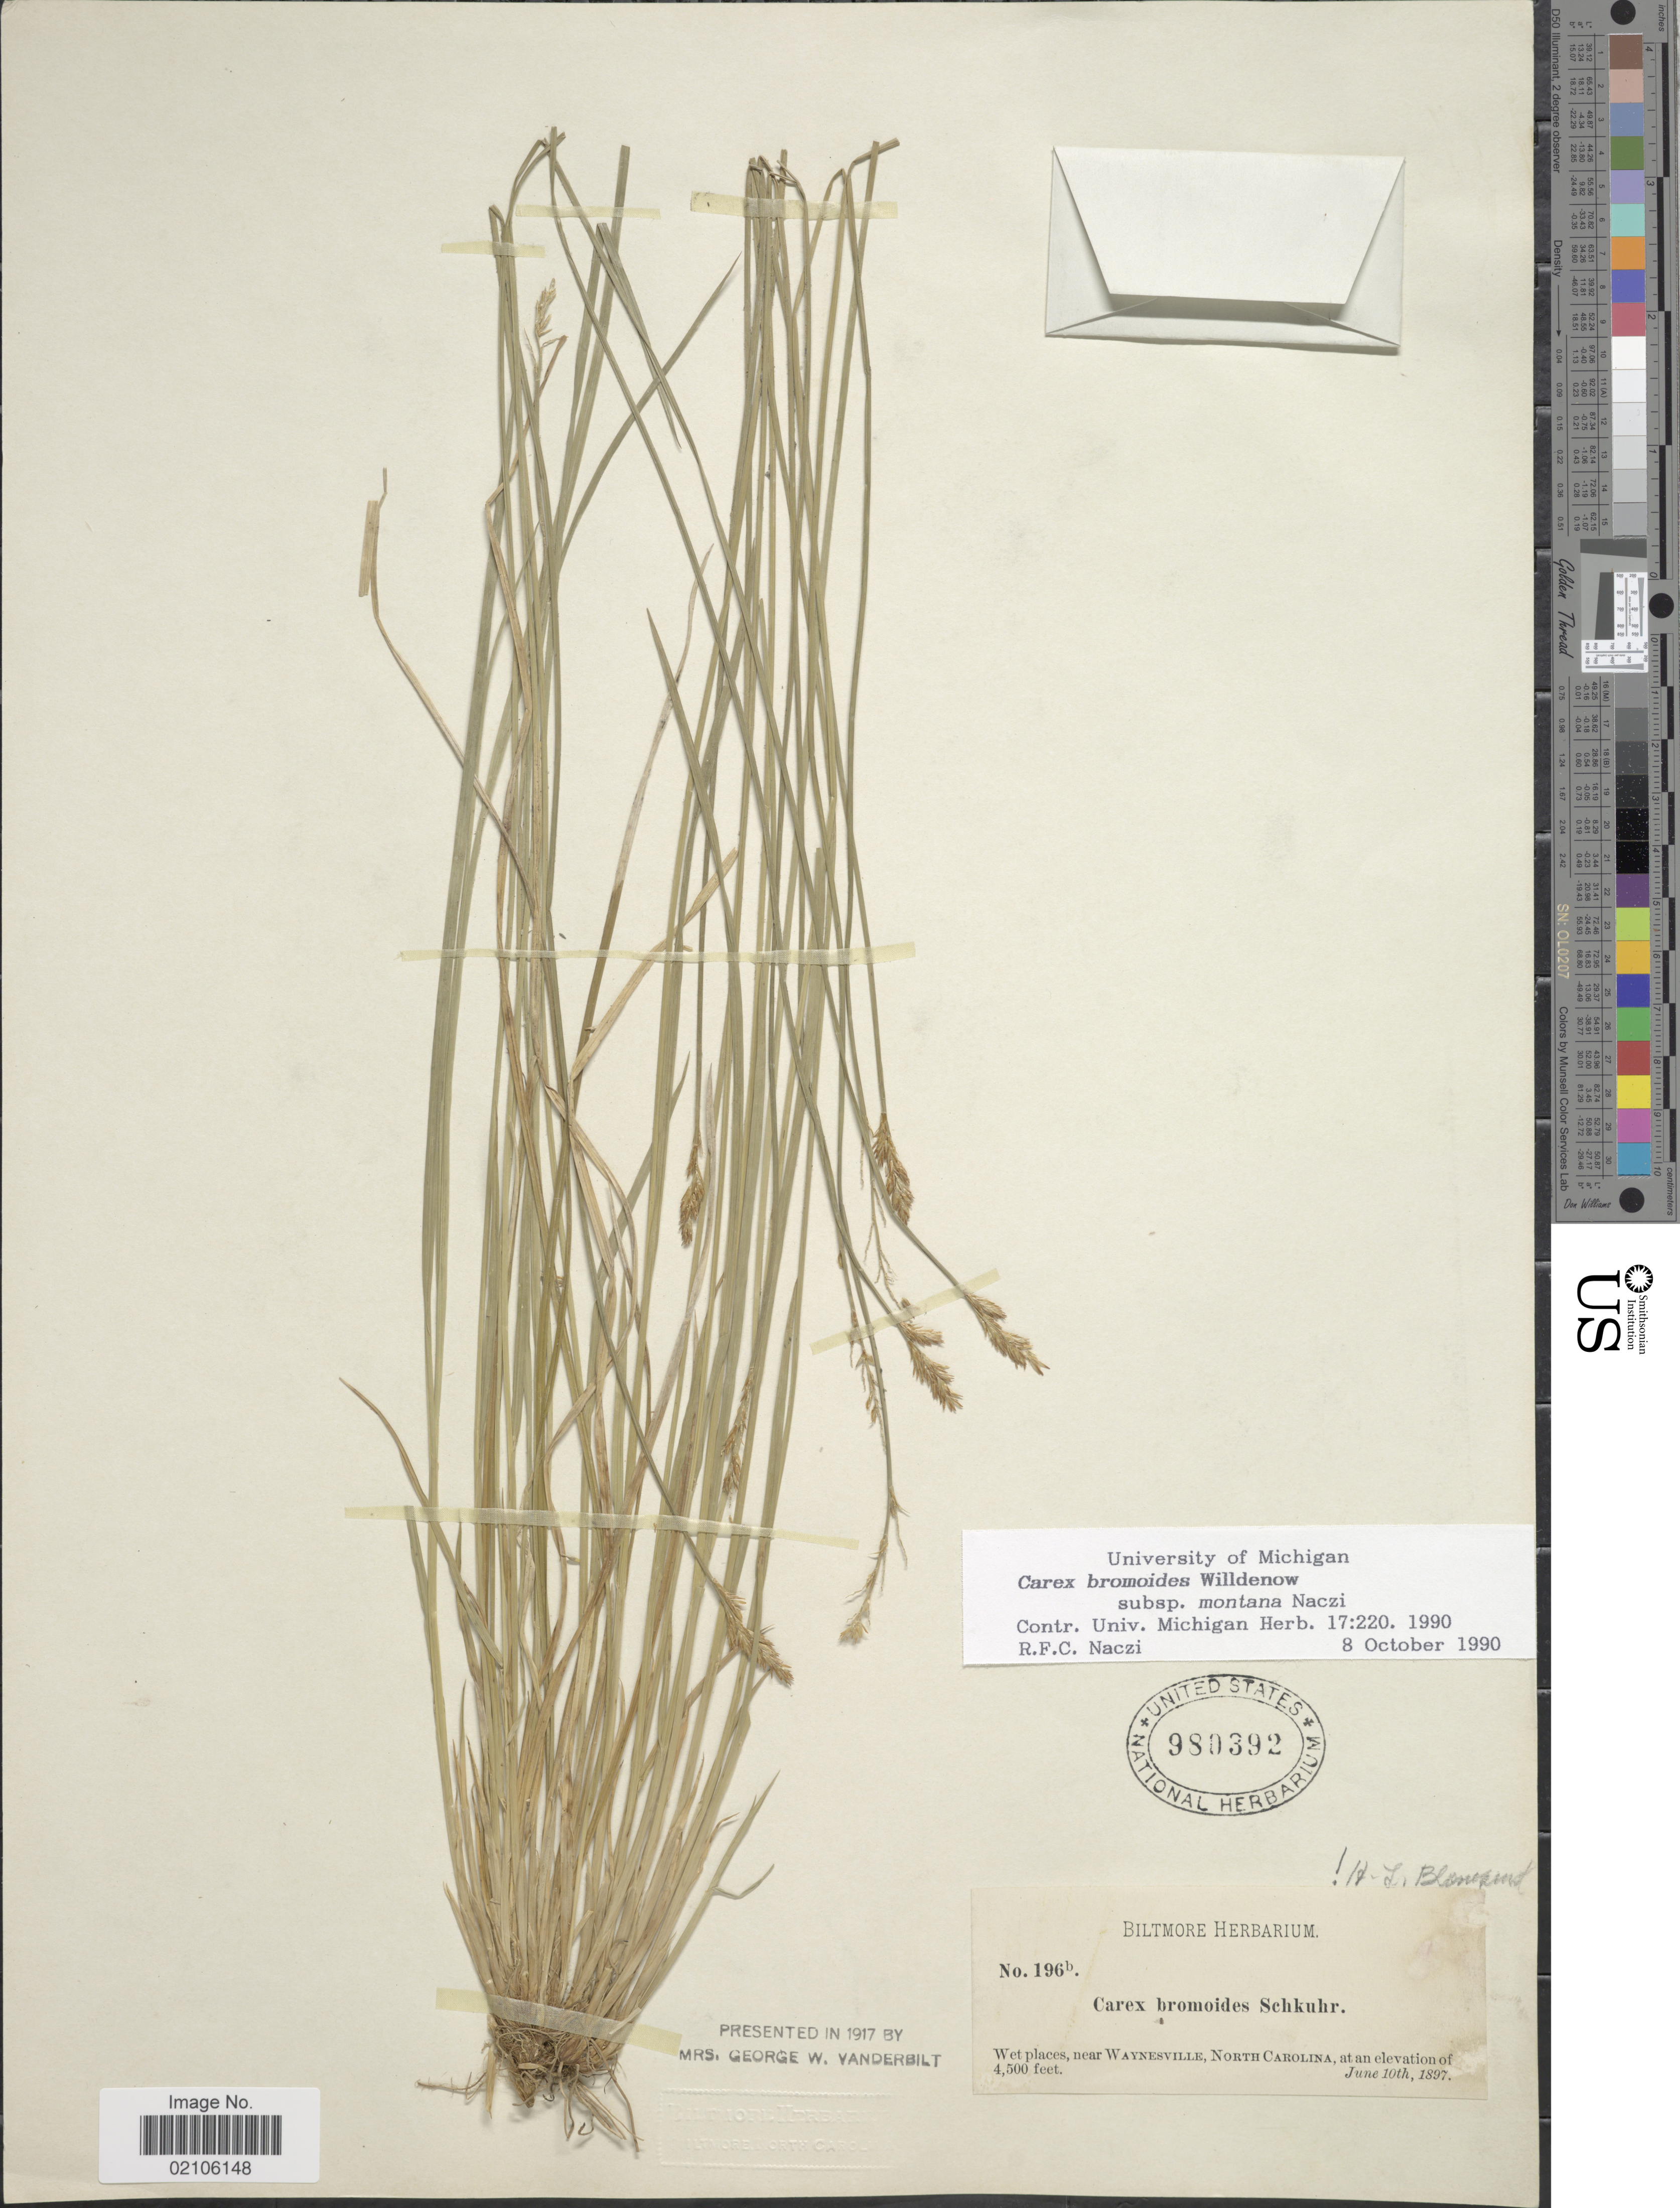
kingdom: Plantae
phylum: Tracheophyta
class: Liliopsida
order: Poales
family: Cyperaceae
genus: Carex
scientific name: Carex bromoides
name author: Willd.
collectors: ex herb. Biltmore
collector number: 196b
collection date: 1897-06-10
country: United States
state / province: North Carolina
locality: Wet places, near Waynesville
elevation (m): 1372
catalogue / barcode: US 980392